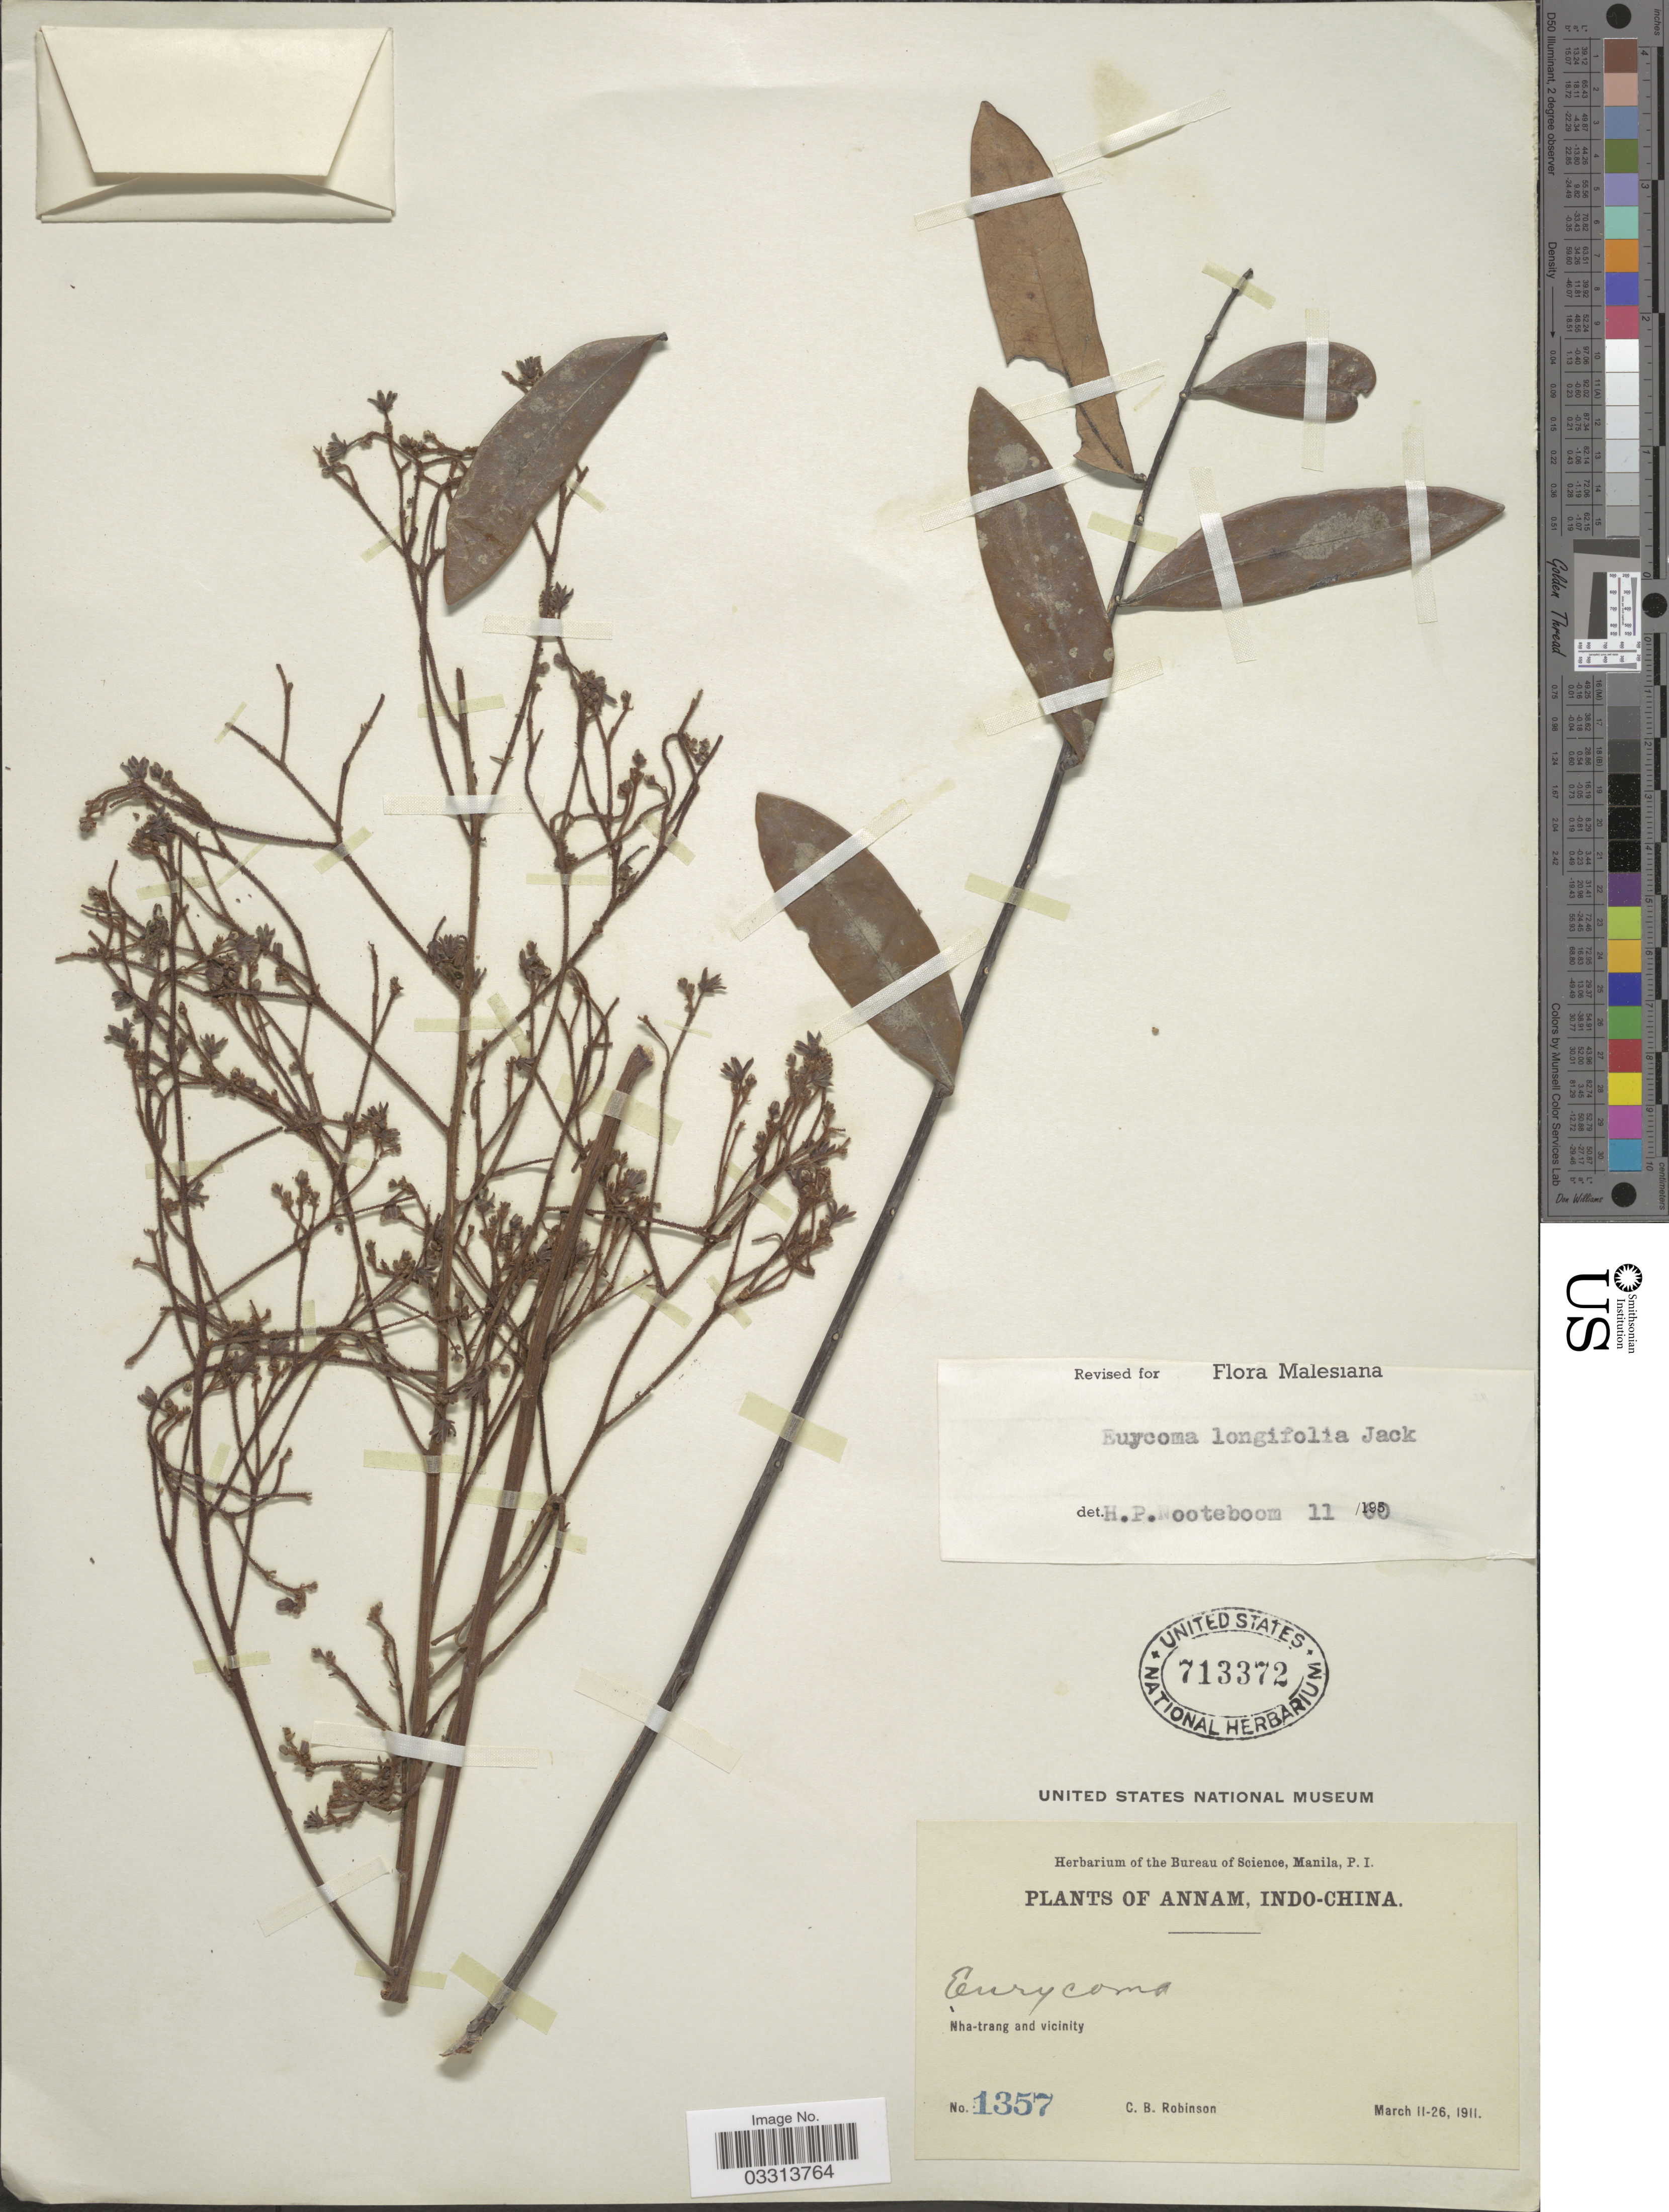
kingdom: Plantae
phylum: Tracheophyta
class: Magnoliopsida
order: Sapindales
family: Simaroubaceae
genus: Eurycoma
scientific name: Eurycoma longifolia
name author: Jack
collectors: C. Robinson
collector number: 1357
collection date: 1911-03-11/1911-03-26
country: Vietnam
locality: Annam, Indo-China, Nha-trang and vicinity.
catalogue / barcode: US 713372